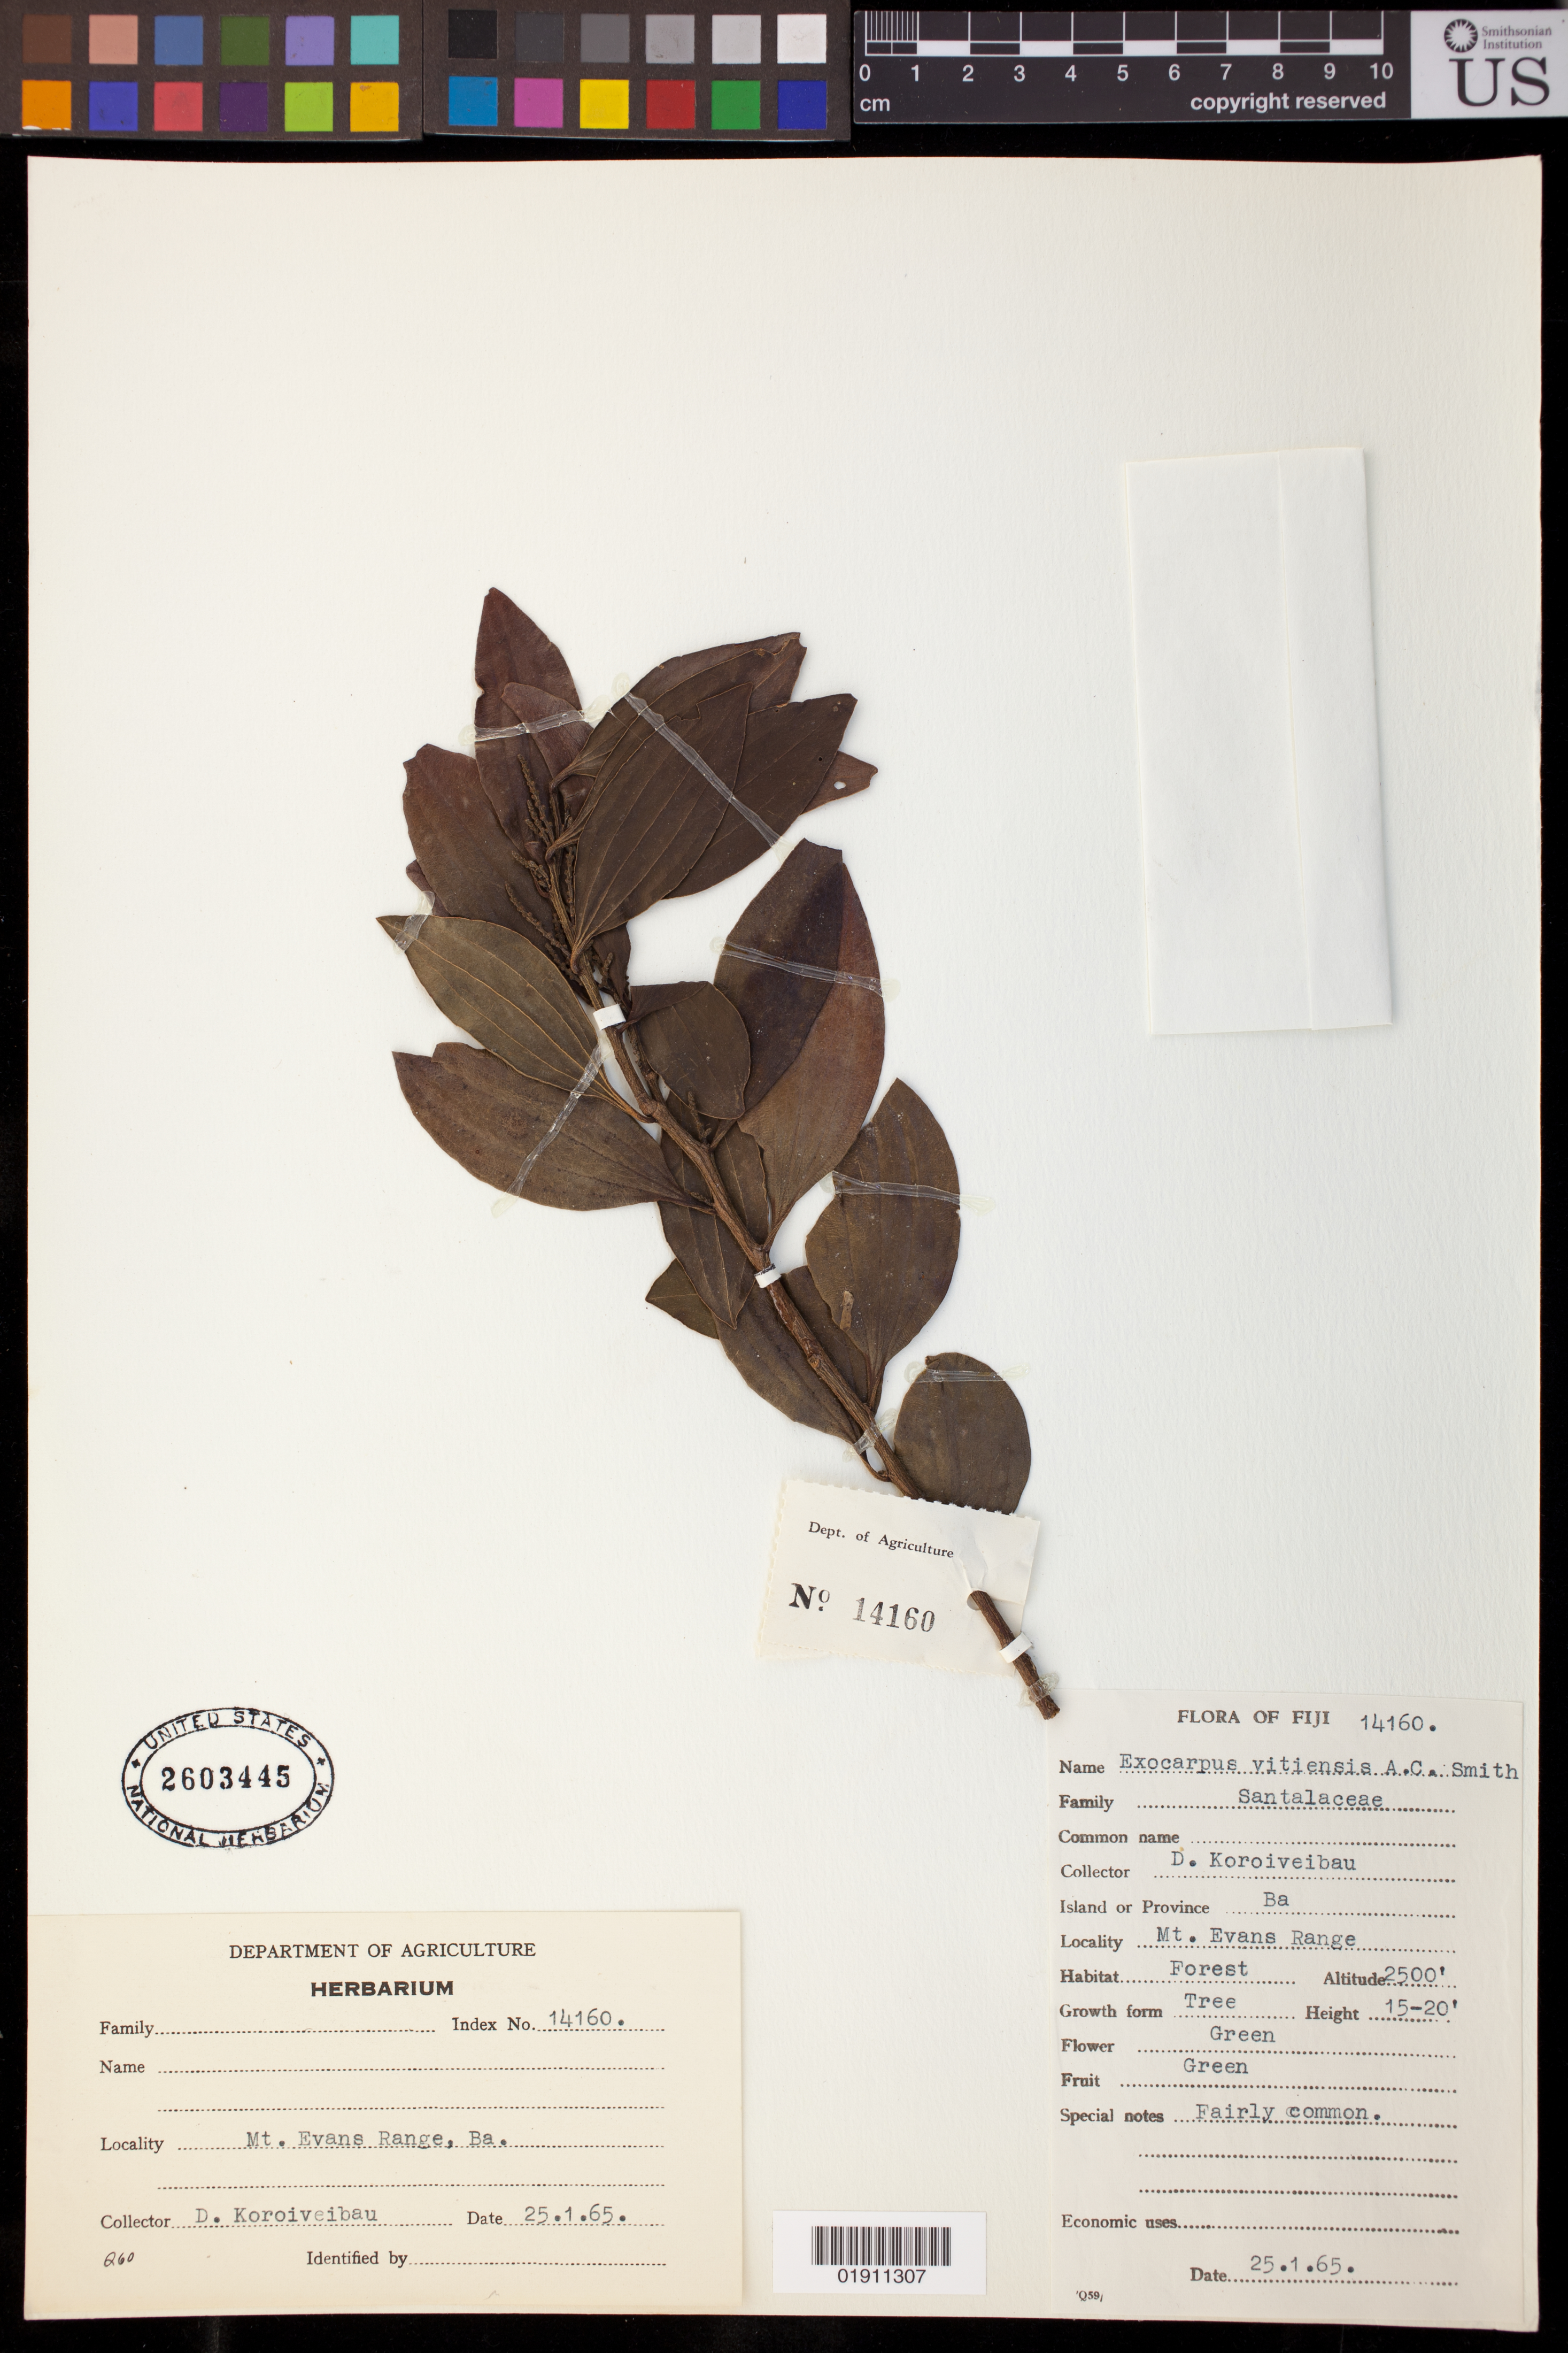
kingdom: Plantae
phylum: Tracheophyta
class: Magnoliopsida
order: Santalales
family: Santalaceae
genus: Exocarpos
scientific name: Exocarpos vitiensis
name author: A.C. Sm.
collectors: D. Koroiveibau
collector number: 14160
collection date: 1965-01-25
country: Fiji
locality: Mt. Evans Range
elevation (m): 2500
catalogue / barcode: US 2603445